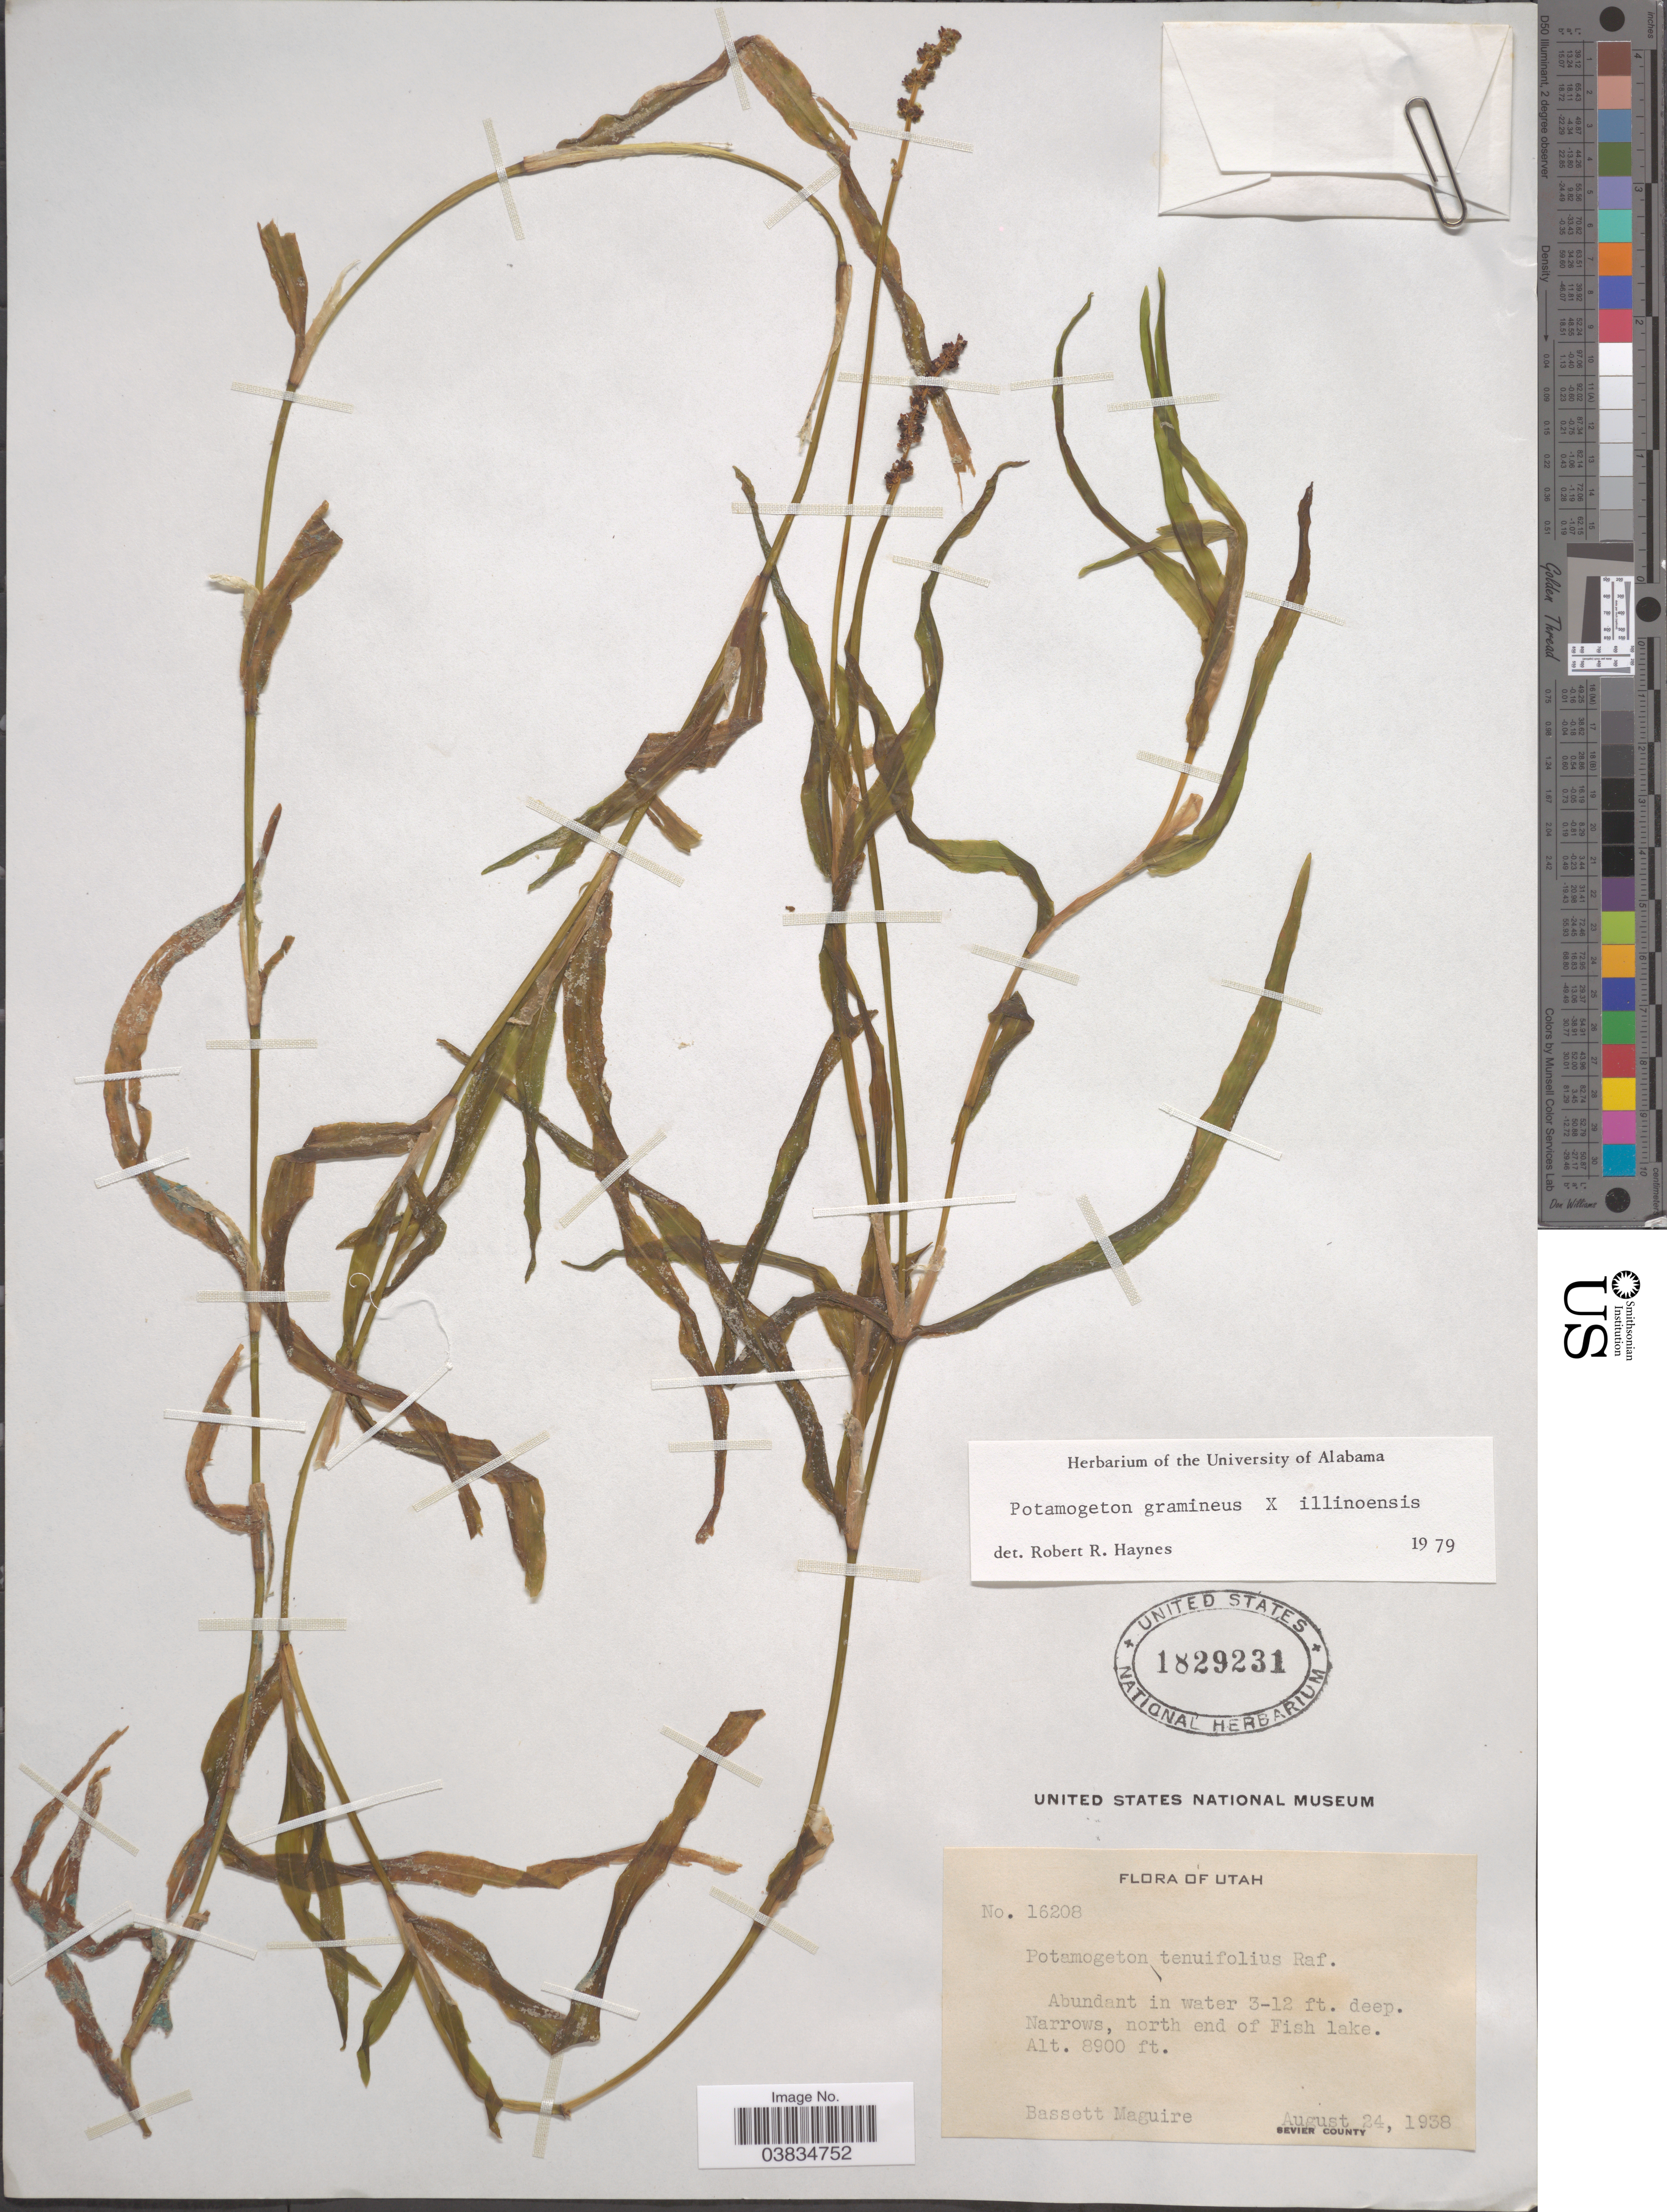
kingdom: Plantae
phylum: Tracheophyta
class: Liliopsida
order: Alismatales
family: Potamogetonaceae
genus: Potamogeton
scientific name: Potamogeton gramineus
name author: L.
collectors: B. Maguire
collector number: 16208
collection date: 1938-08-24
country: United States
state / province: Utah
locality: Narrows, north end of Fish Lake. Sevier County.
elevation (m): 2713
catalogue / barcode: US 1829231